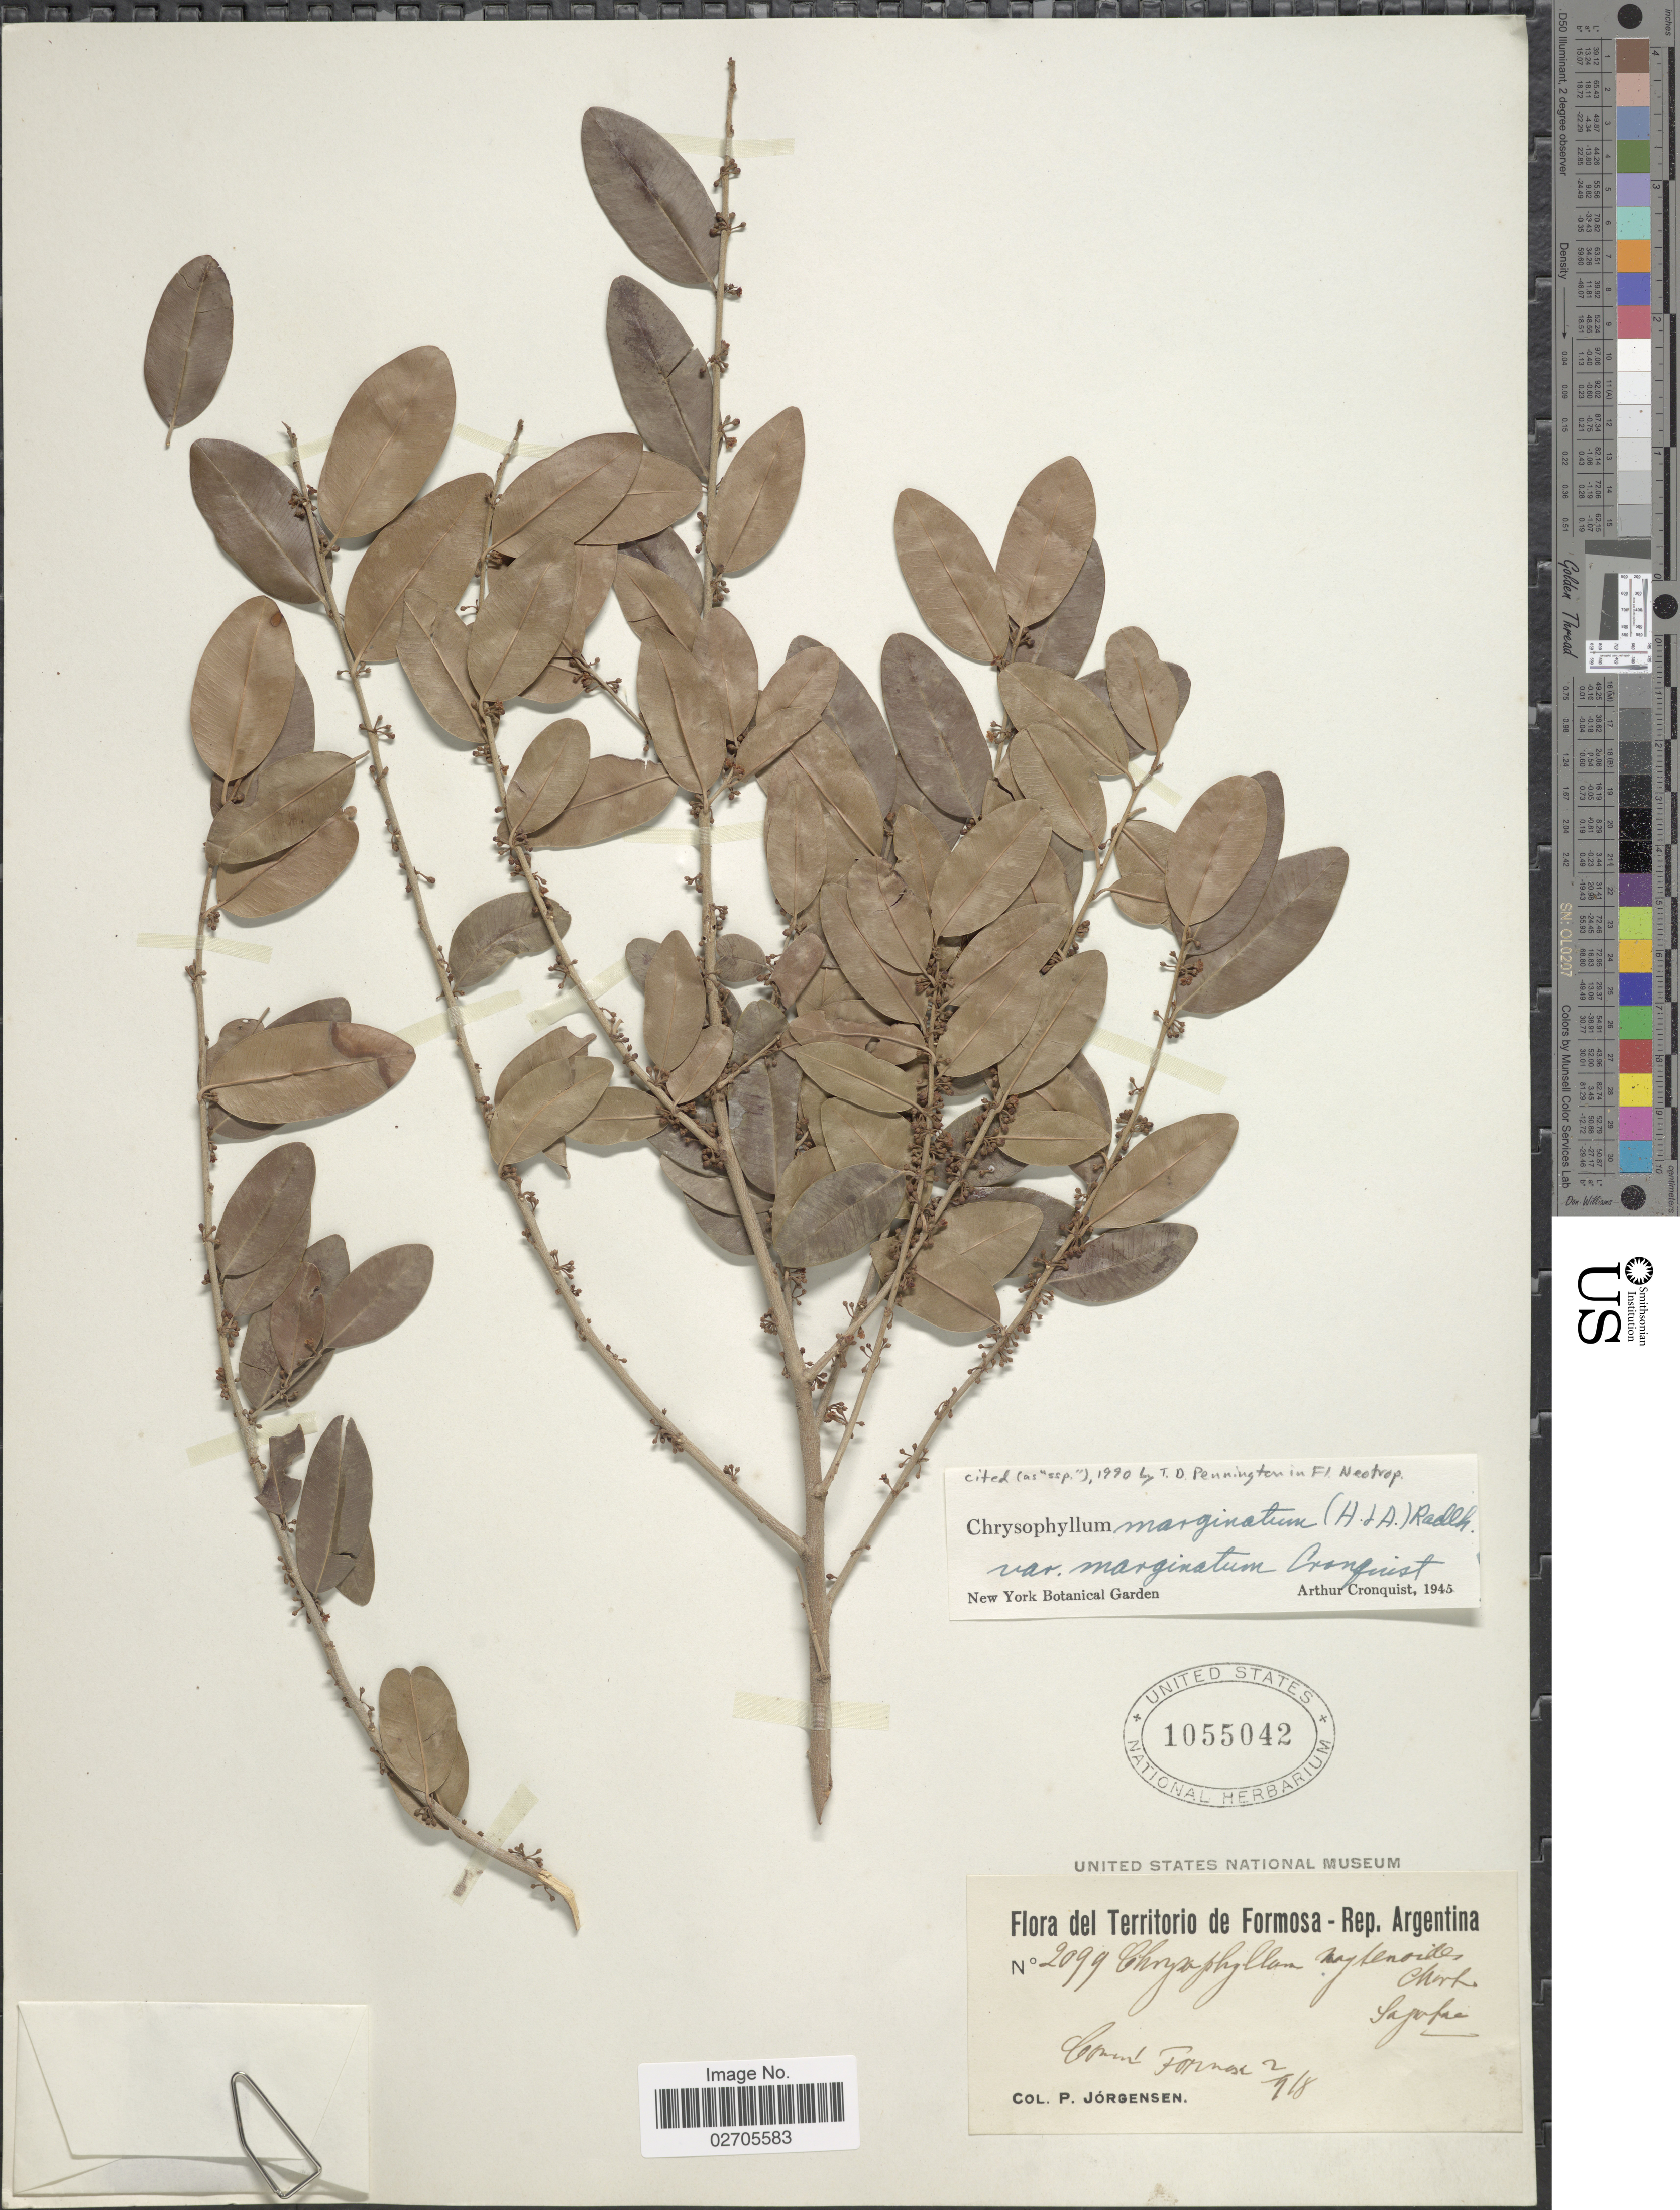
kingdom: Plantae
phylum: Tracheophyta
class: Magnoliopsida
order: Ericales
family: Sapotaceae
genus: Chrysophyllum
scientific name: Chrysophyllum marginatum subsp. marginatum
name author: (Hook. & Arn.) Radlk.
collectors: P. Jörgensen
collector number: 2099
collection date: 1918-02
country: Argentina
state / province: Formosa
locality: Común Formosa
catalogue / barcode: US 1055042